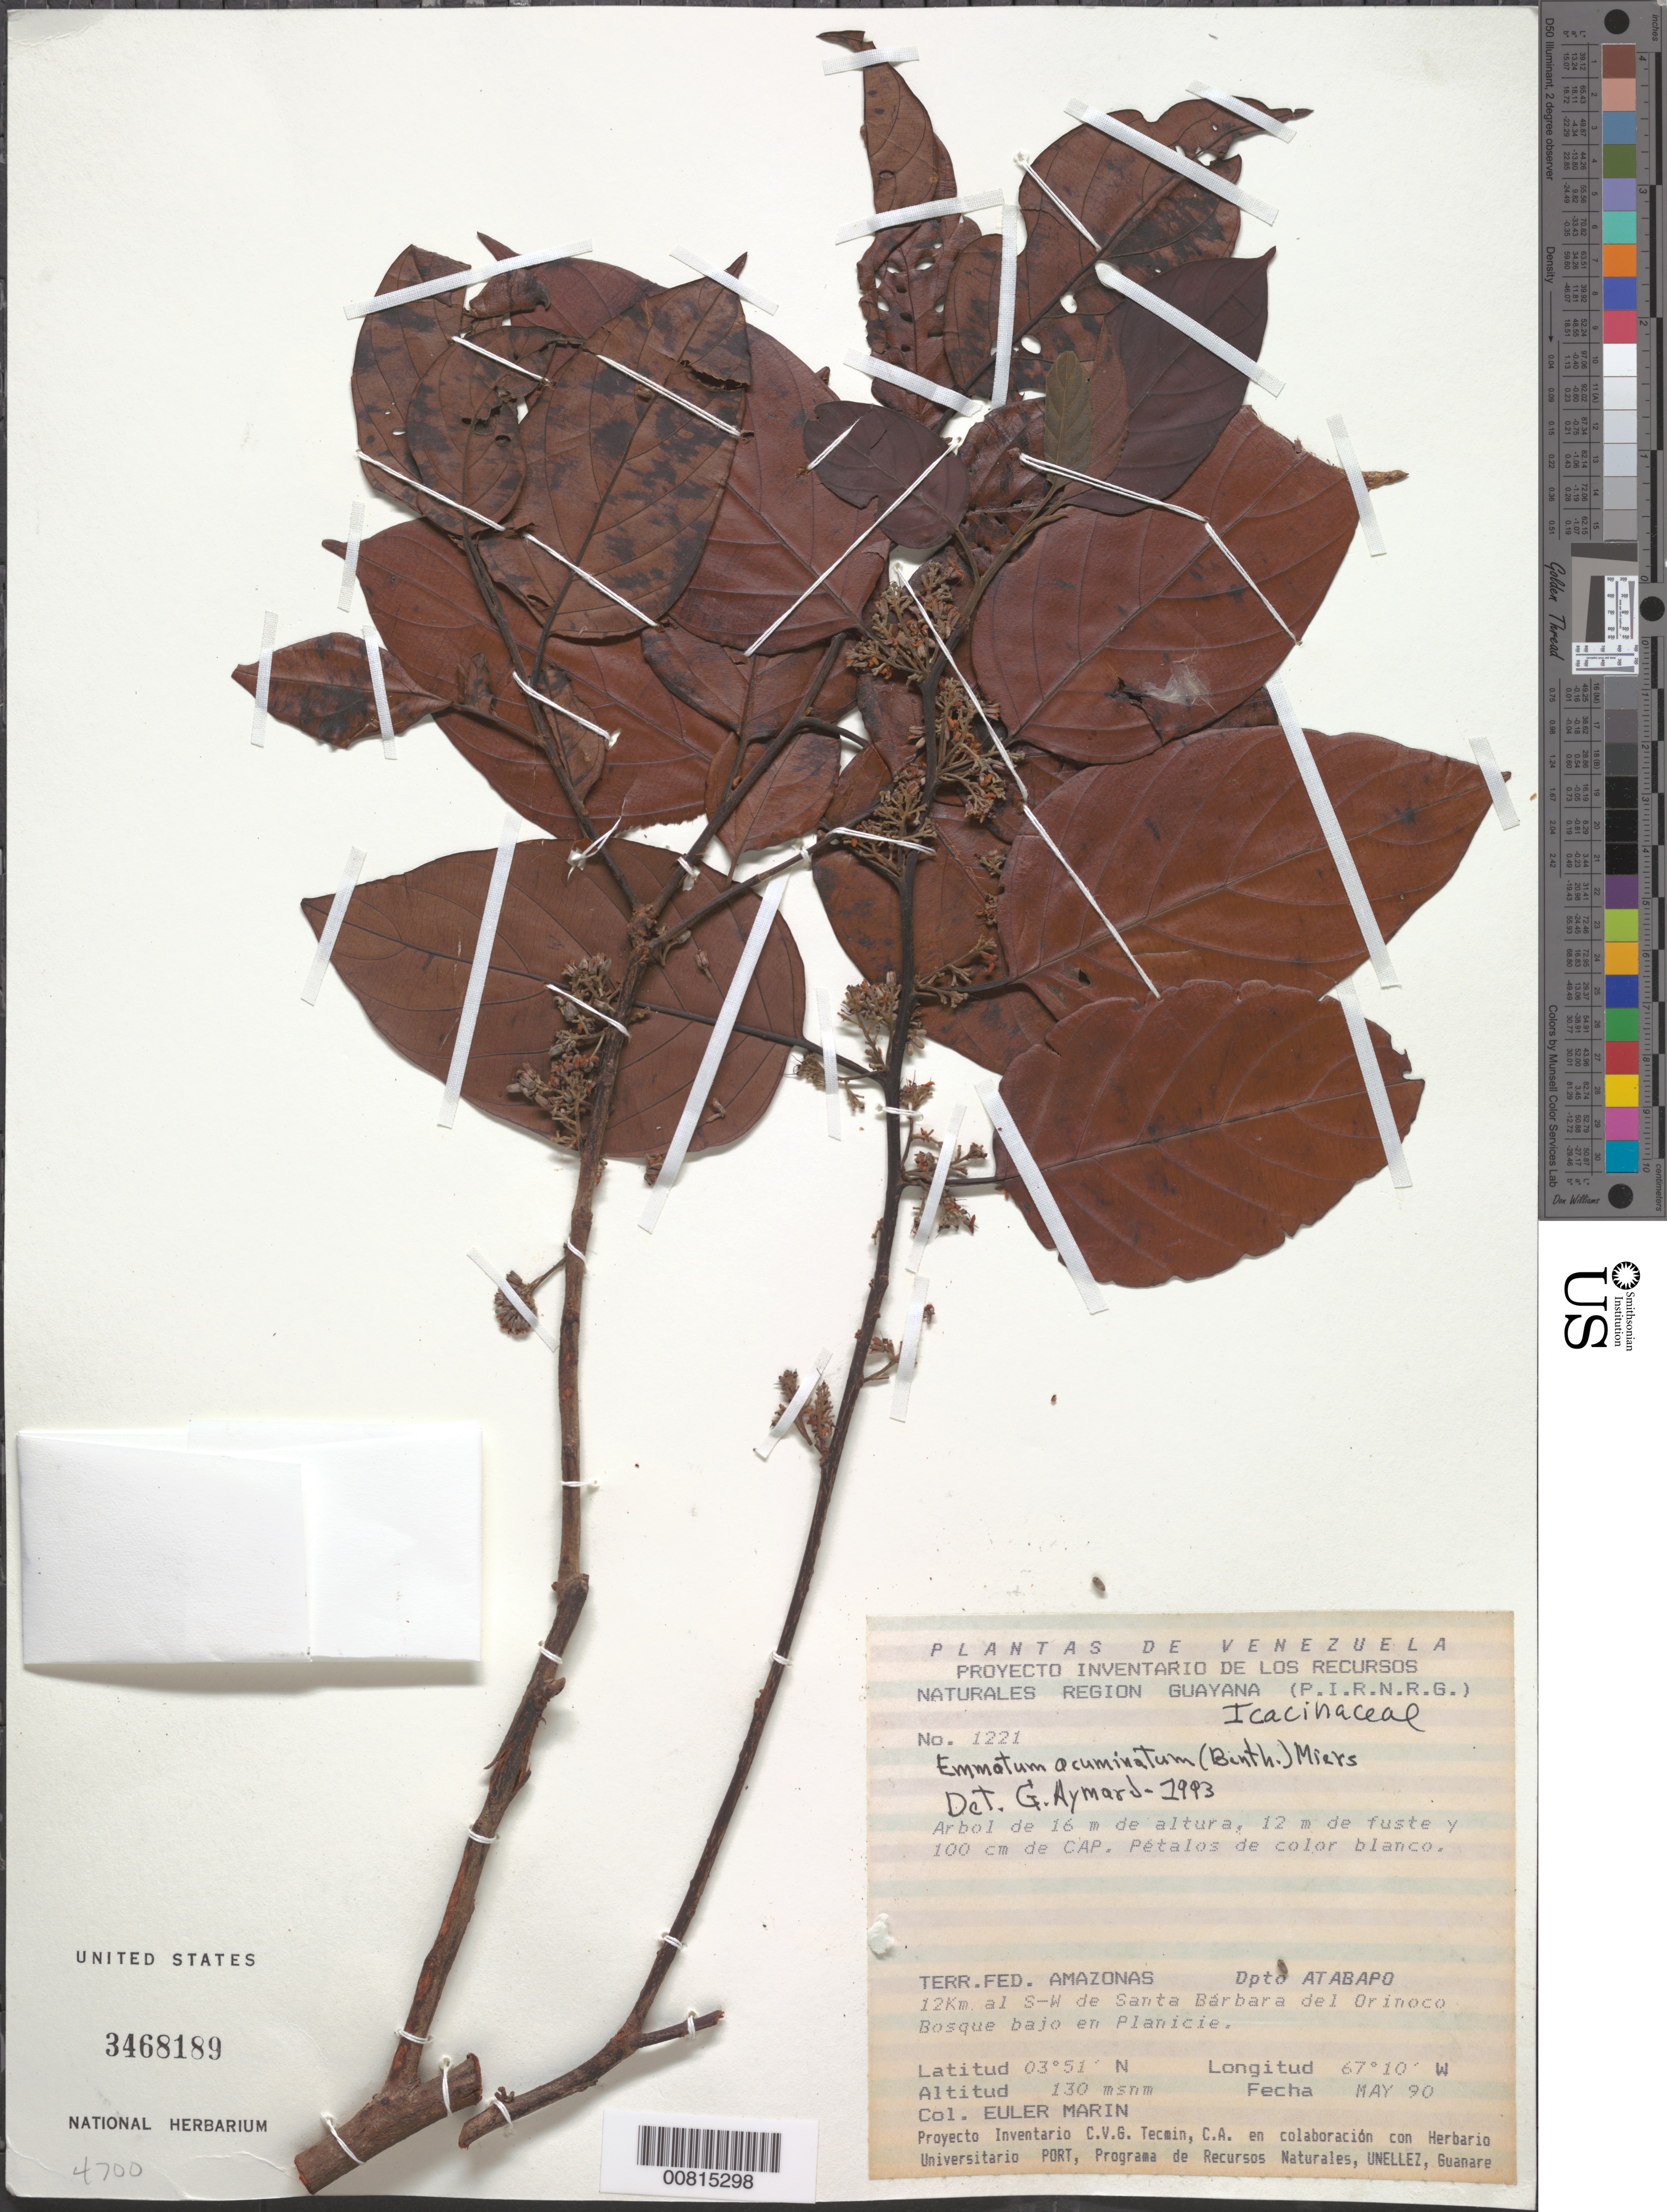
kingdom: Plantae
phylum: Tracheophyta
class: Magnoliopsida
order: Metteniusales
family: Metteniusaceae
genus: Emmotum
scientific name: Emmotum acuminatum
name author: (Benth.) Miers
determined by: Aymard C., G. A., (PORT), Univ. Nac. Exp. de los Llanos Ezequiel Zamora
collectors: E. Marin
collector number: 1221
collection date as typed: May-90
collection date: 1990-05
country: Venezuela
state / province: Amazonas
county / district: Atabapo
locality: Santa Barbara del Orinoco, 12 km al SW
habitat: Bosque bajo en planicie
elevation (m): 130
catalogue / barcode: US 3468189